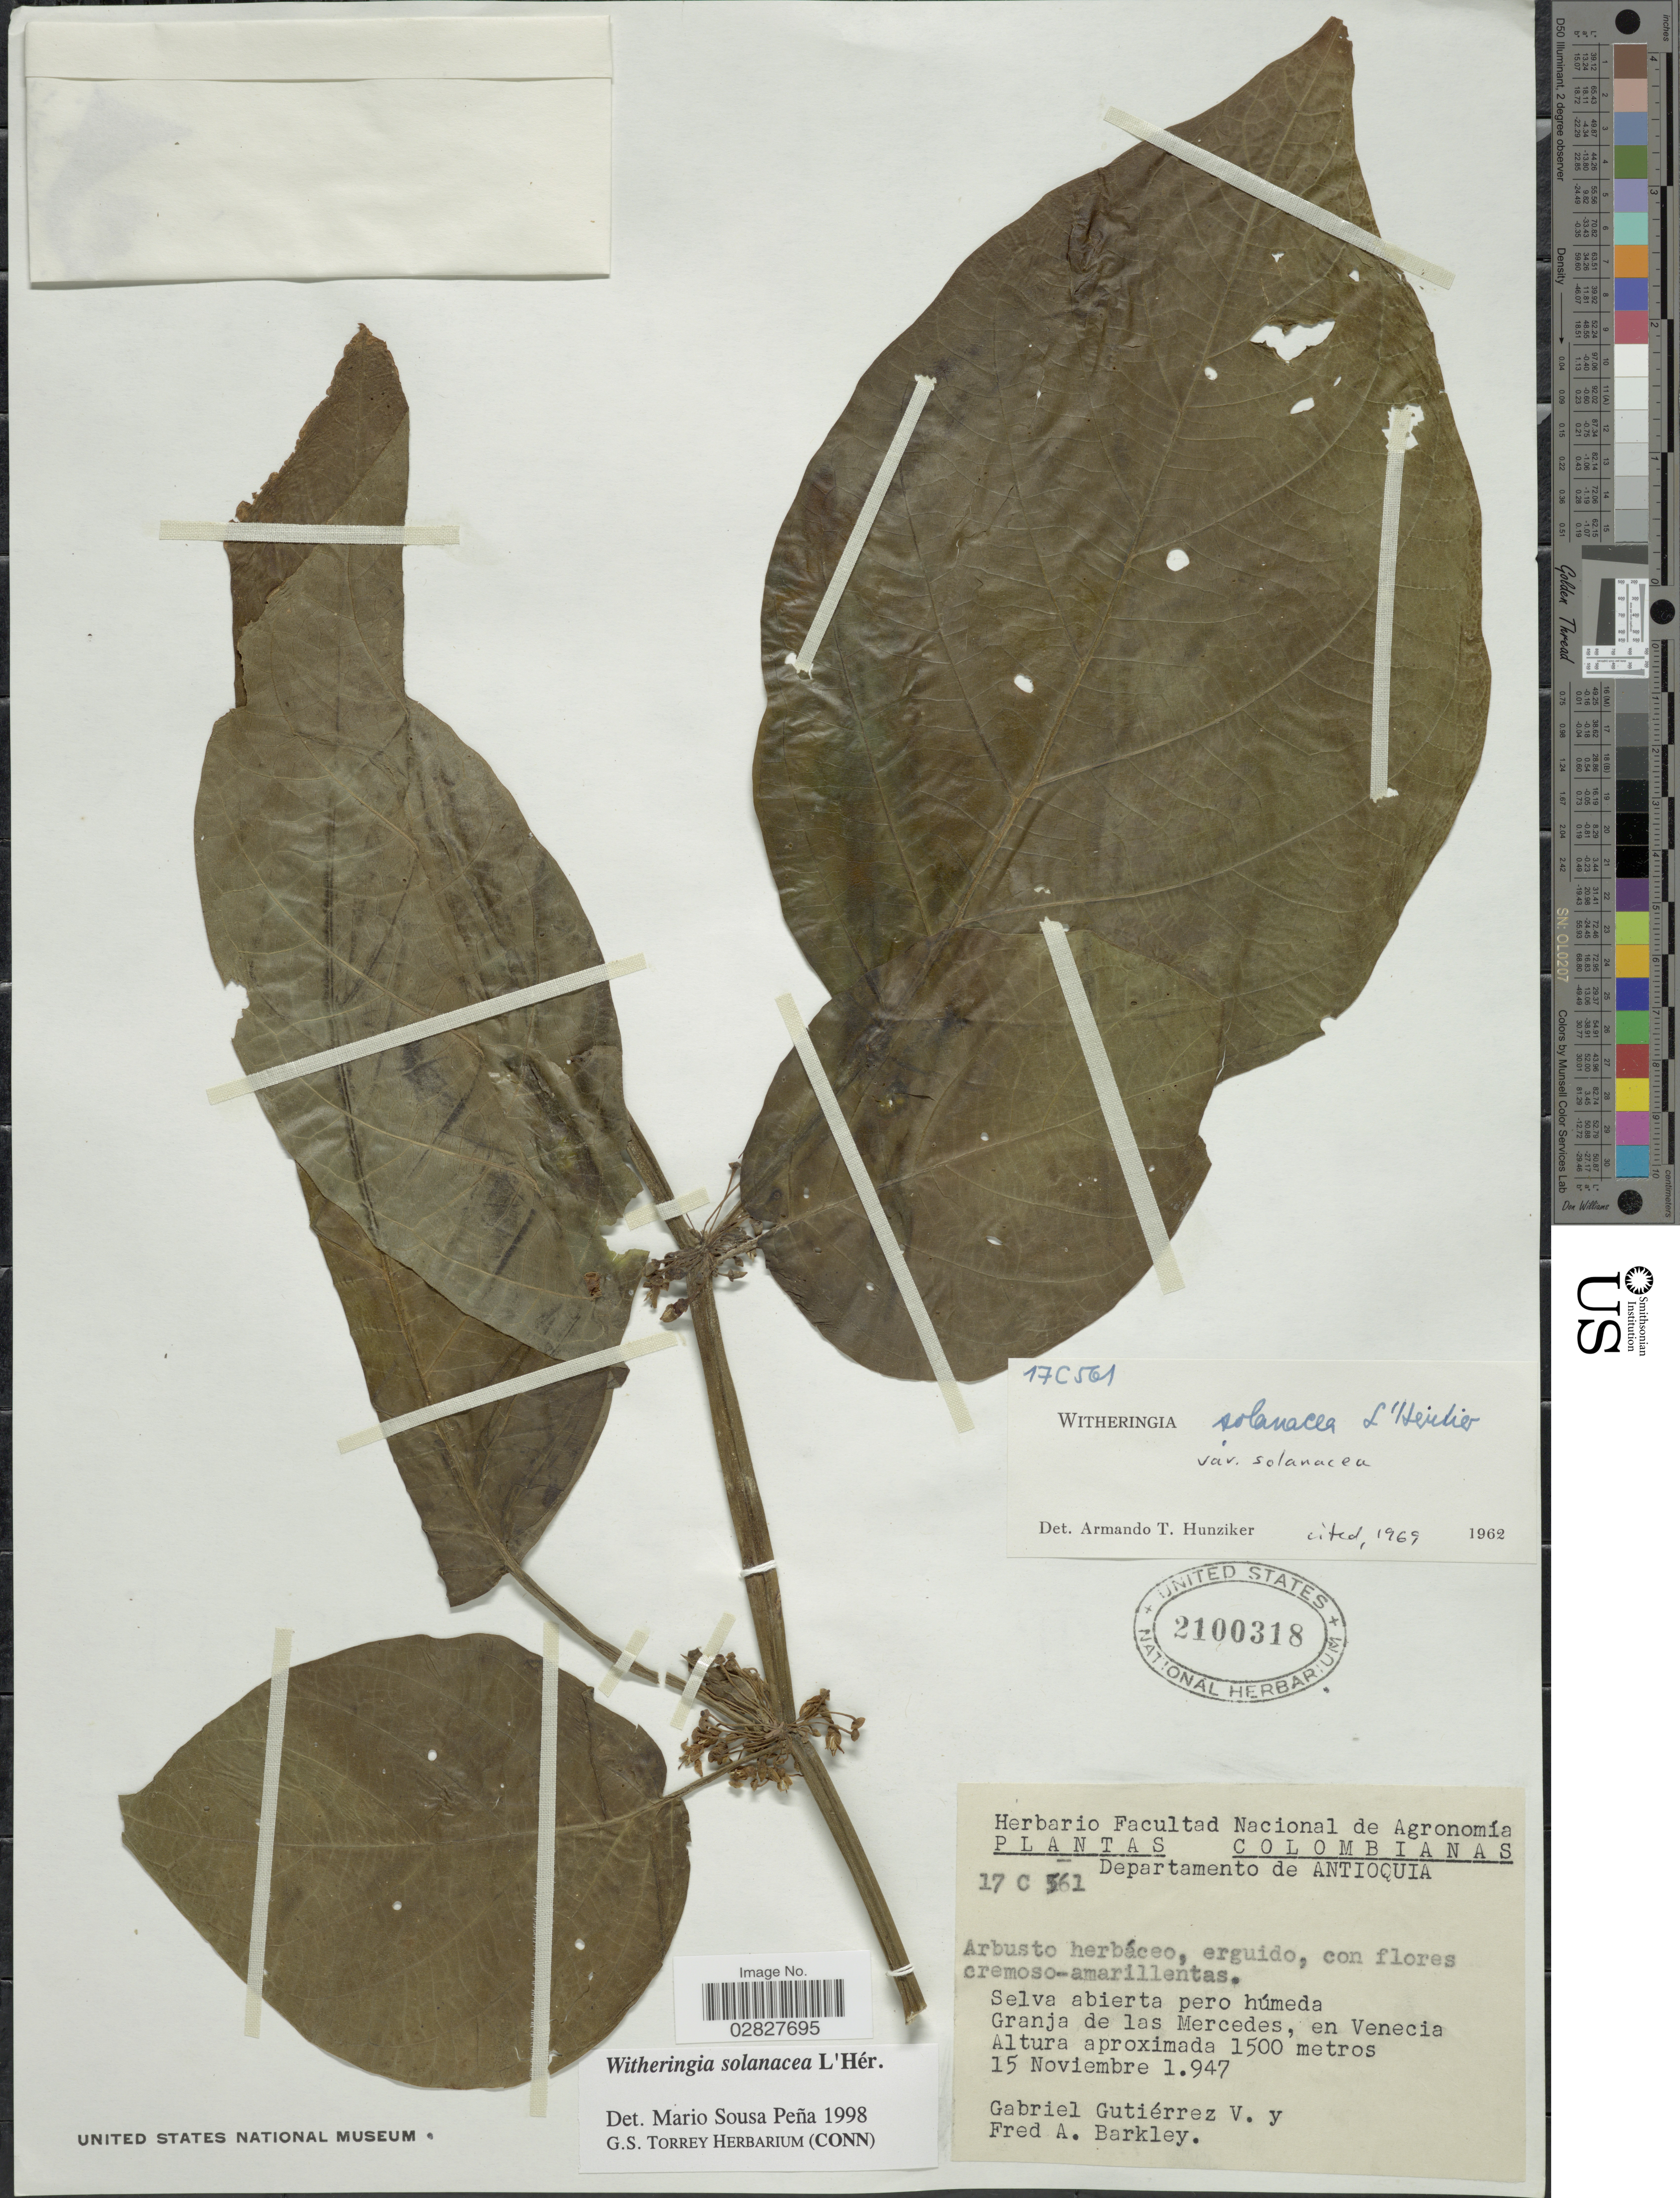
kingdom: Plantae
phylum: Tracheophyta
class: Magnoliopsida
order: Solanales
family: Solanaceae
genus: Witheringia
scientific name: Witheringia solanacea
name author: L'Hér.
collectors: G. Guttierez V. & F. A. Barkley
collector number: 17 C 561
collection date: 1947-11-15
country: Colombia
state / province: Antioquia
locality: Departamento de Antioquia. Selva abierta pero húmeda Granja de las Mercedes, en Venecia.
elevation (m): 1500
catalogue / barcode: US 2100318